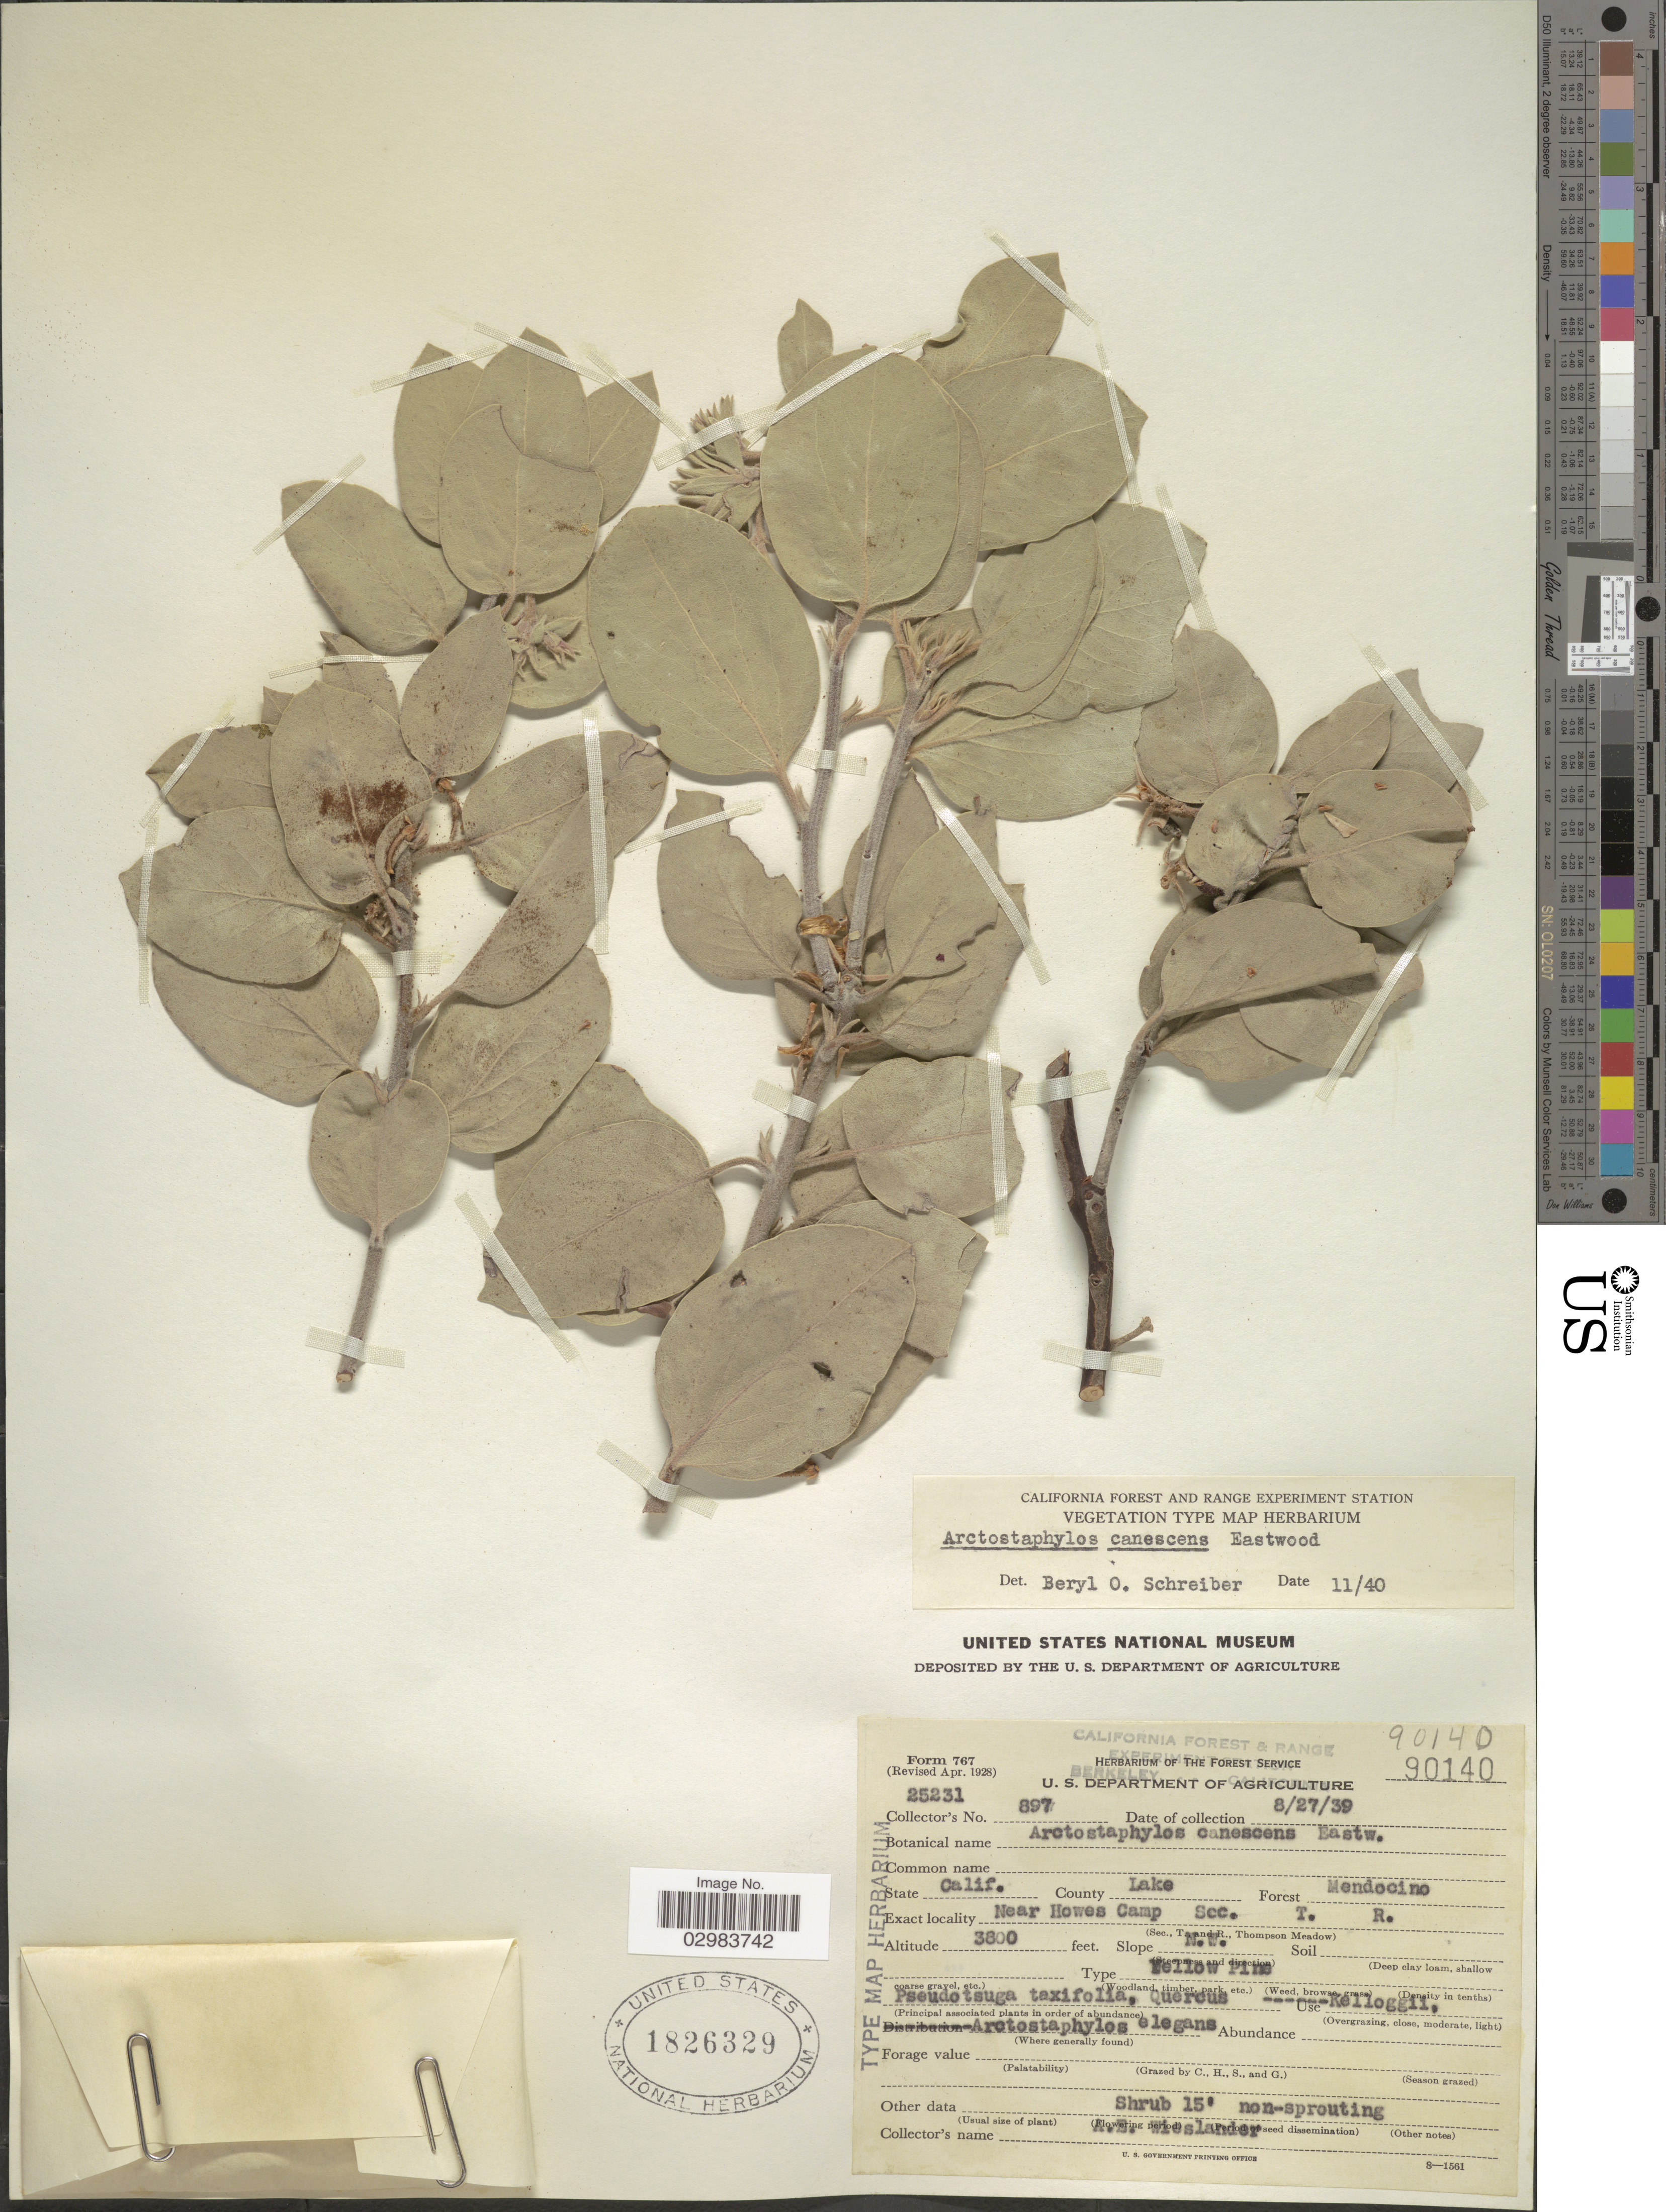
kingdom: Plantae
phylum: Tracheophyta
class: Magnoliopsida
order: Ericales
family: Ericaceae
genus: Arctostaphylos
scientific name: Arctostaphylos canescens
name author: Eastw.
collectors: A. E. Wieslander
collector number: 897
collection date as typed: Transcribed d/m/y: 27/8/39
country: United States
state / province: California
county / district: Lake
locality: County Lake, Forest Mendocino. Near Howes Camp Sec. T. R. Slope N.W.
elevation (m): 1158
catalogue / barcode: US 1826329